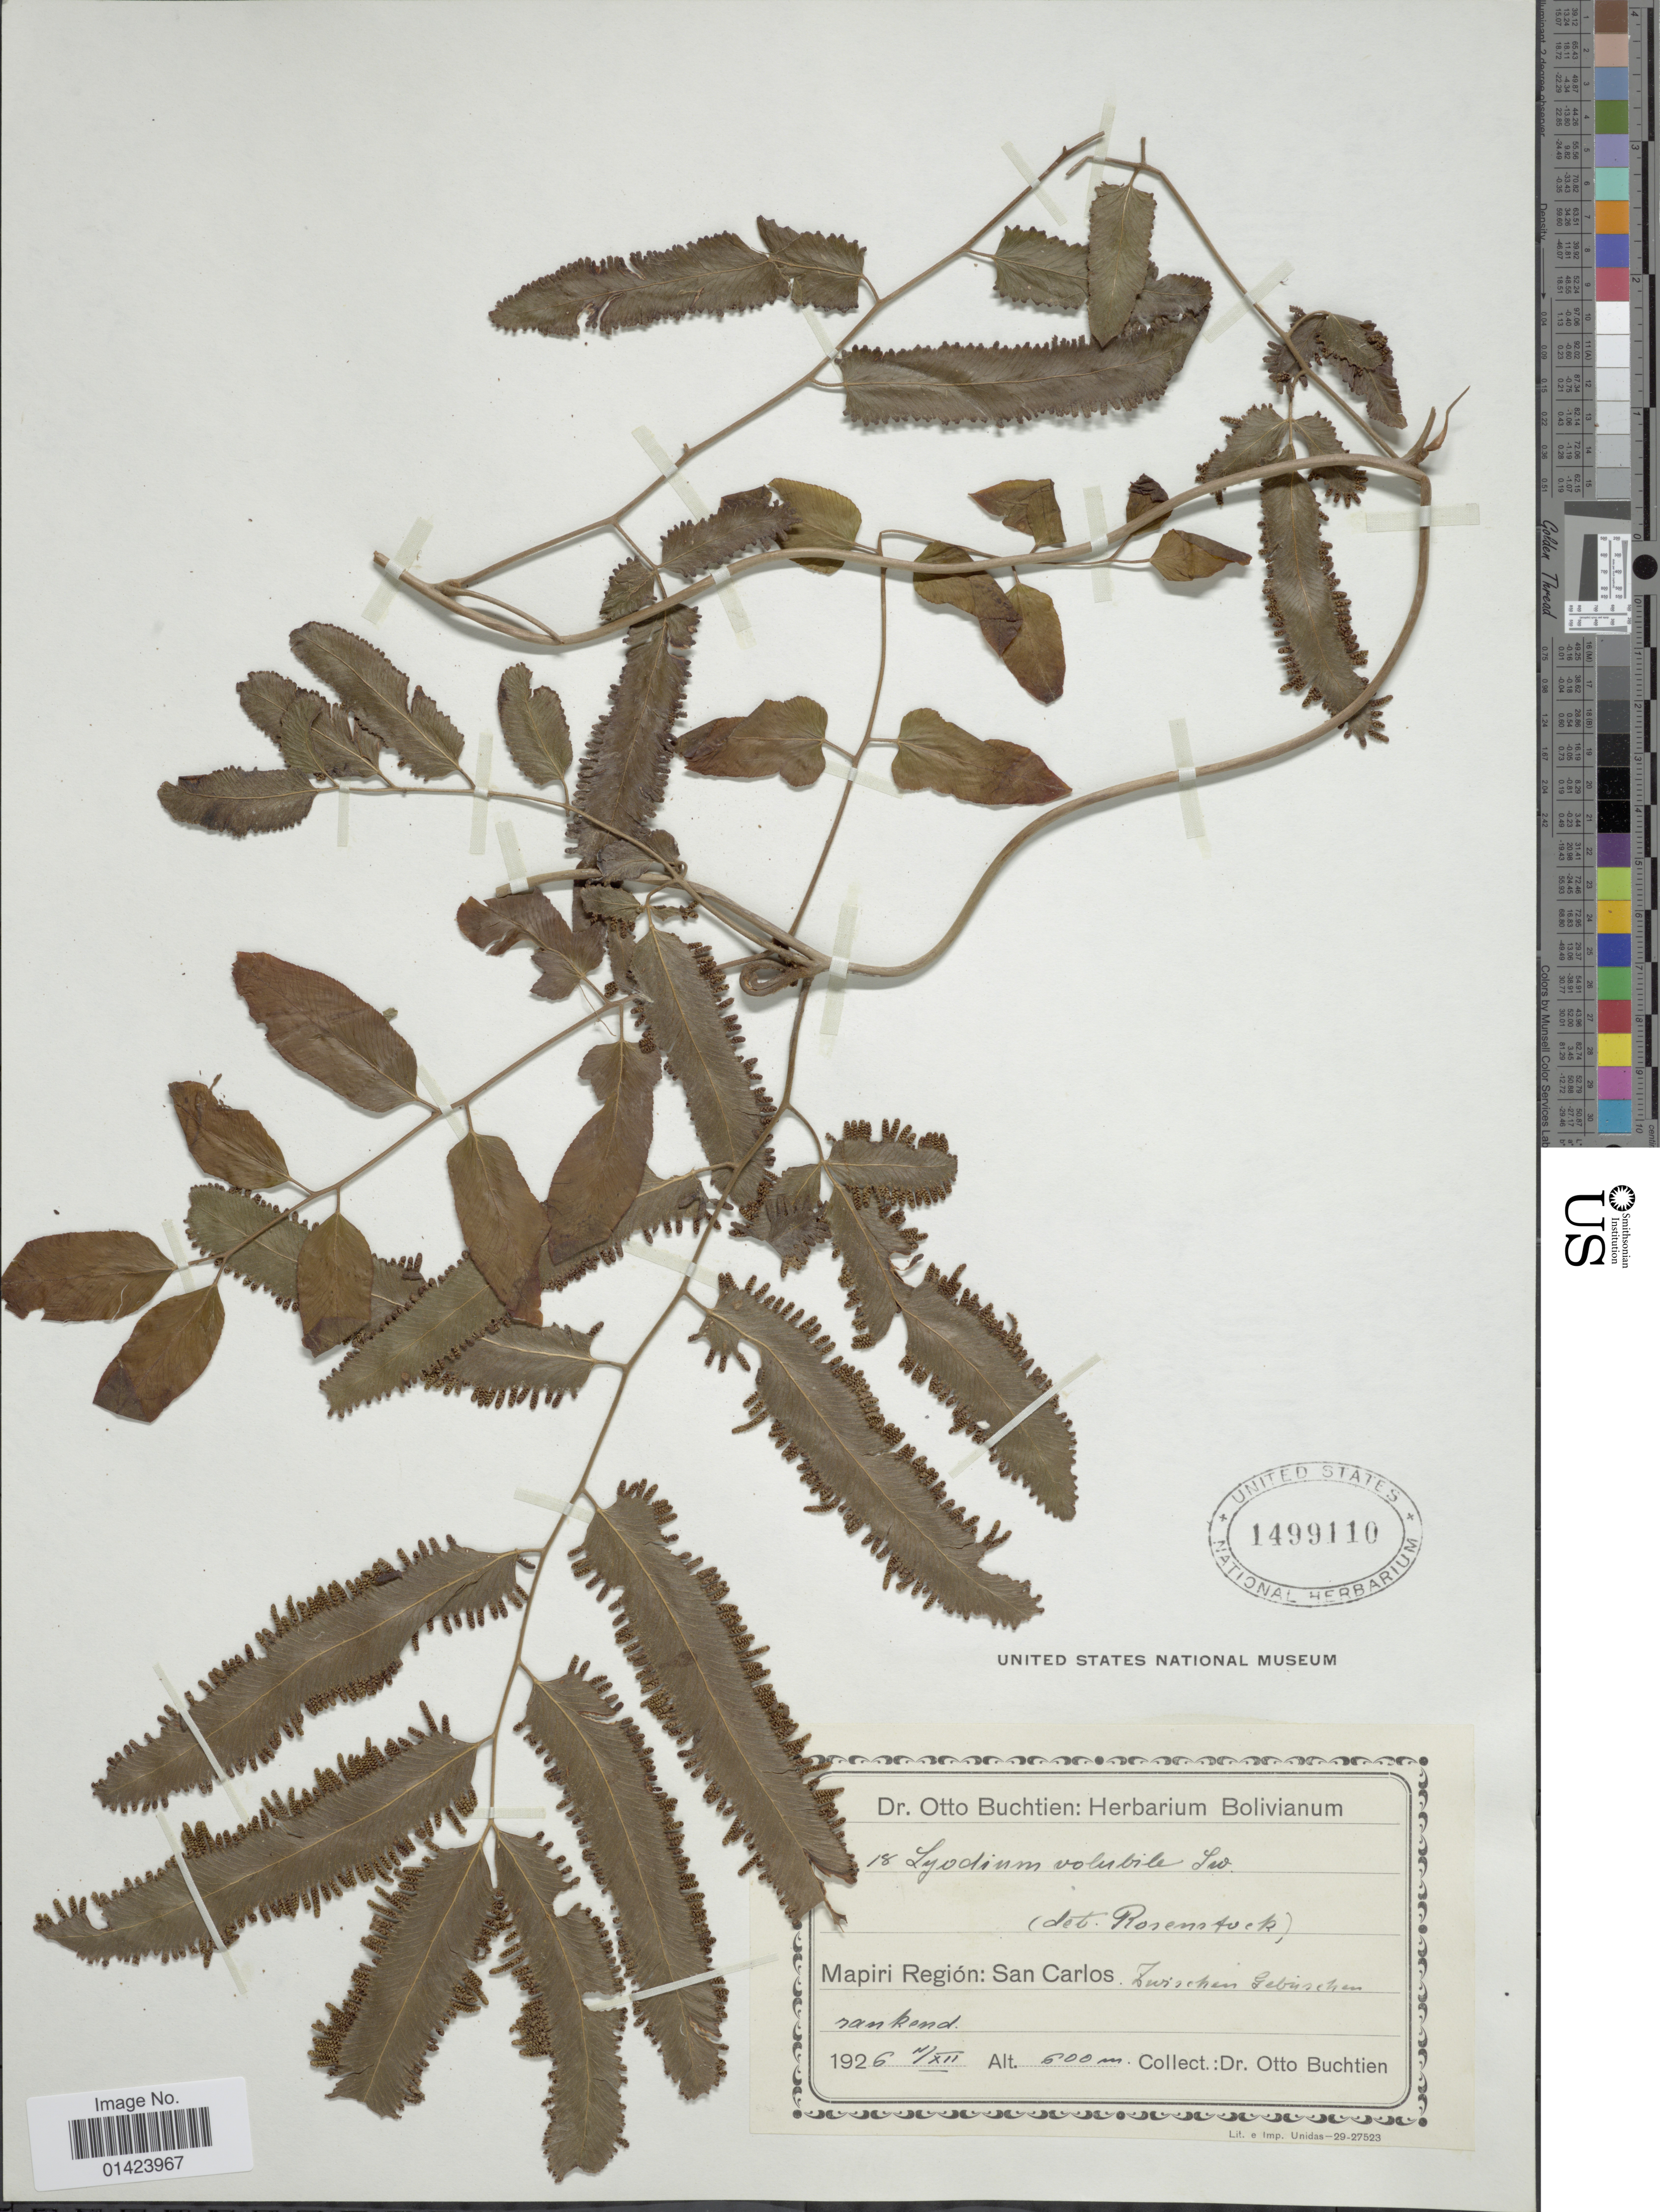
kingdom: Plantae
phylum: Tracheophyta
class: Polypodiopsida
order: Schizaeales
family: Lygodiaceae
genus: Lygodium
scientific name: Lygodium volubile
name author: Sw.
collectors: O. Buchtien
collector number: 18*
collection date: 1926-12-11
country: Bolivia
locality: Mapiri Region: San Carlos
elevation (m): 600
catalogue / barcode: US 1499110